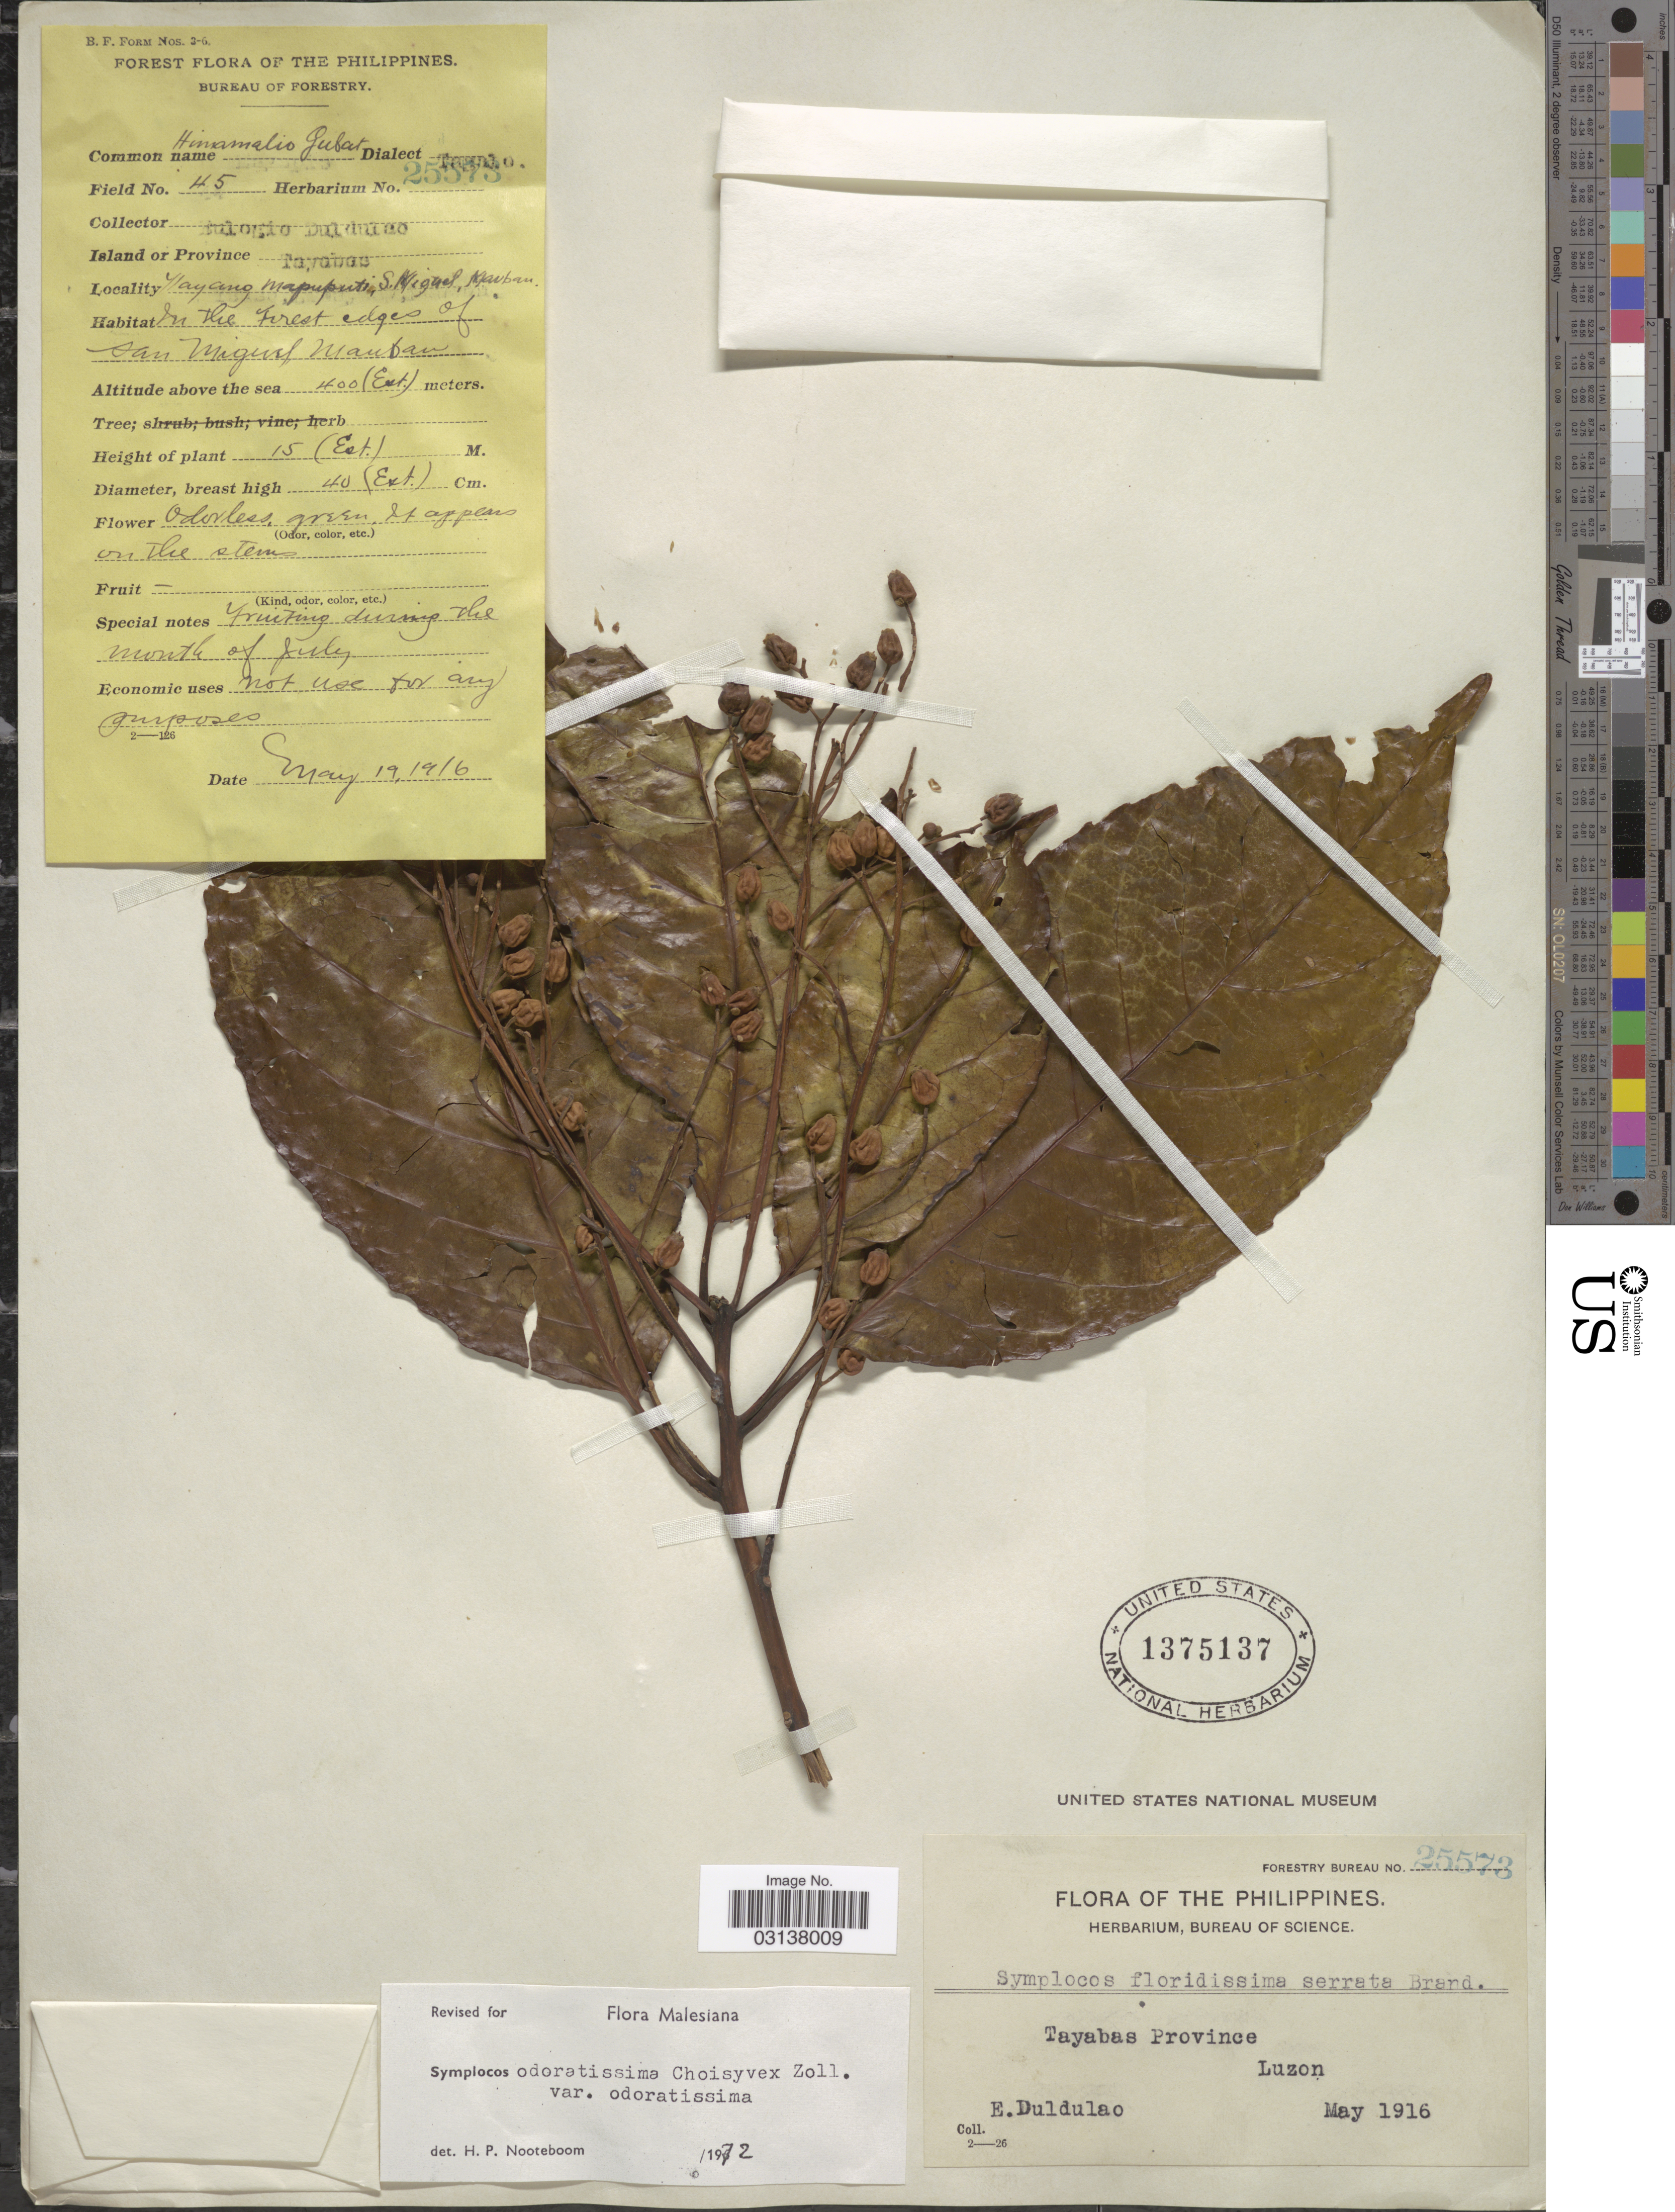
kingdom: Plantae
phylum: Tracheophyta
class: Magnoliopsida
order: Ericales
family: Symplocaceae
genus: Symplocos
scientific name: Symplocos odoratissima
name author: (Blume) Choisy ex Zoll.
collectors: E. Duldulao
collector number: Forestry Bureau 25573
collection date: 1916-05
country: Philippines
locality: The Philippines. Tayabas Province, Luzon.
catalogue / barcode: US 1375137